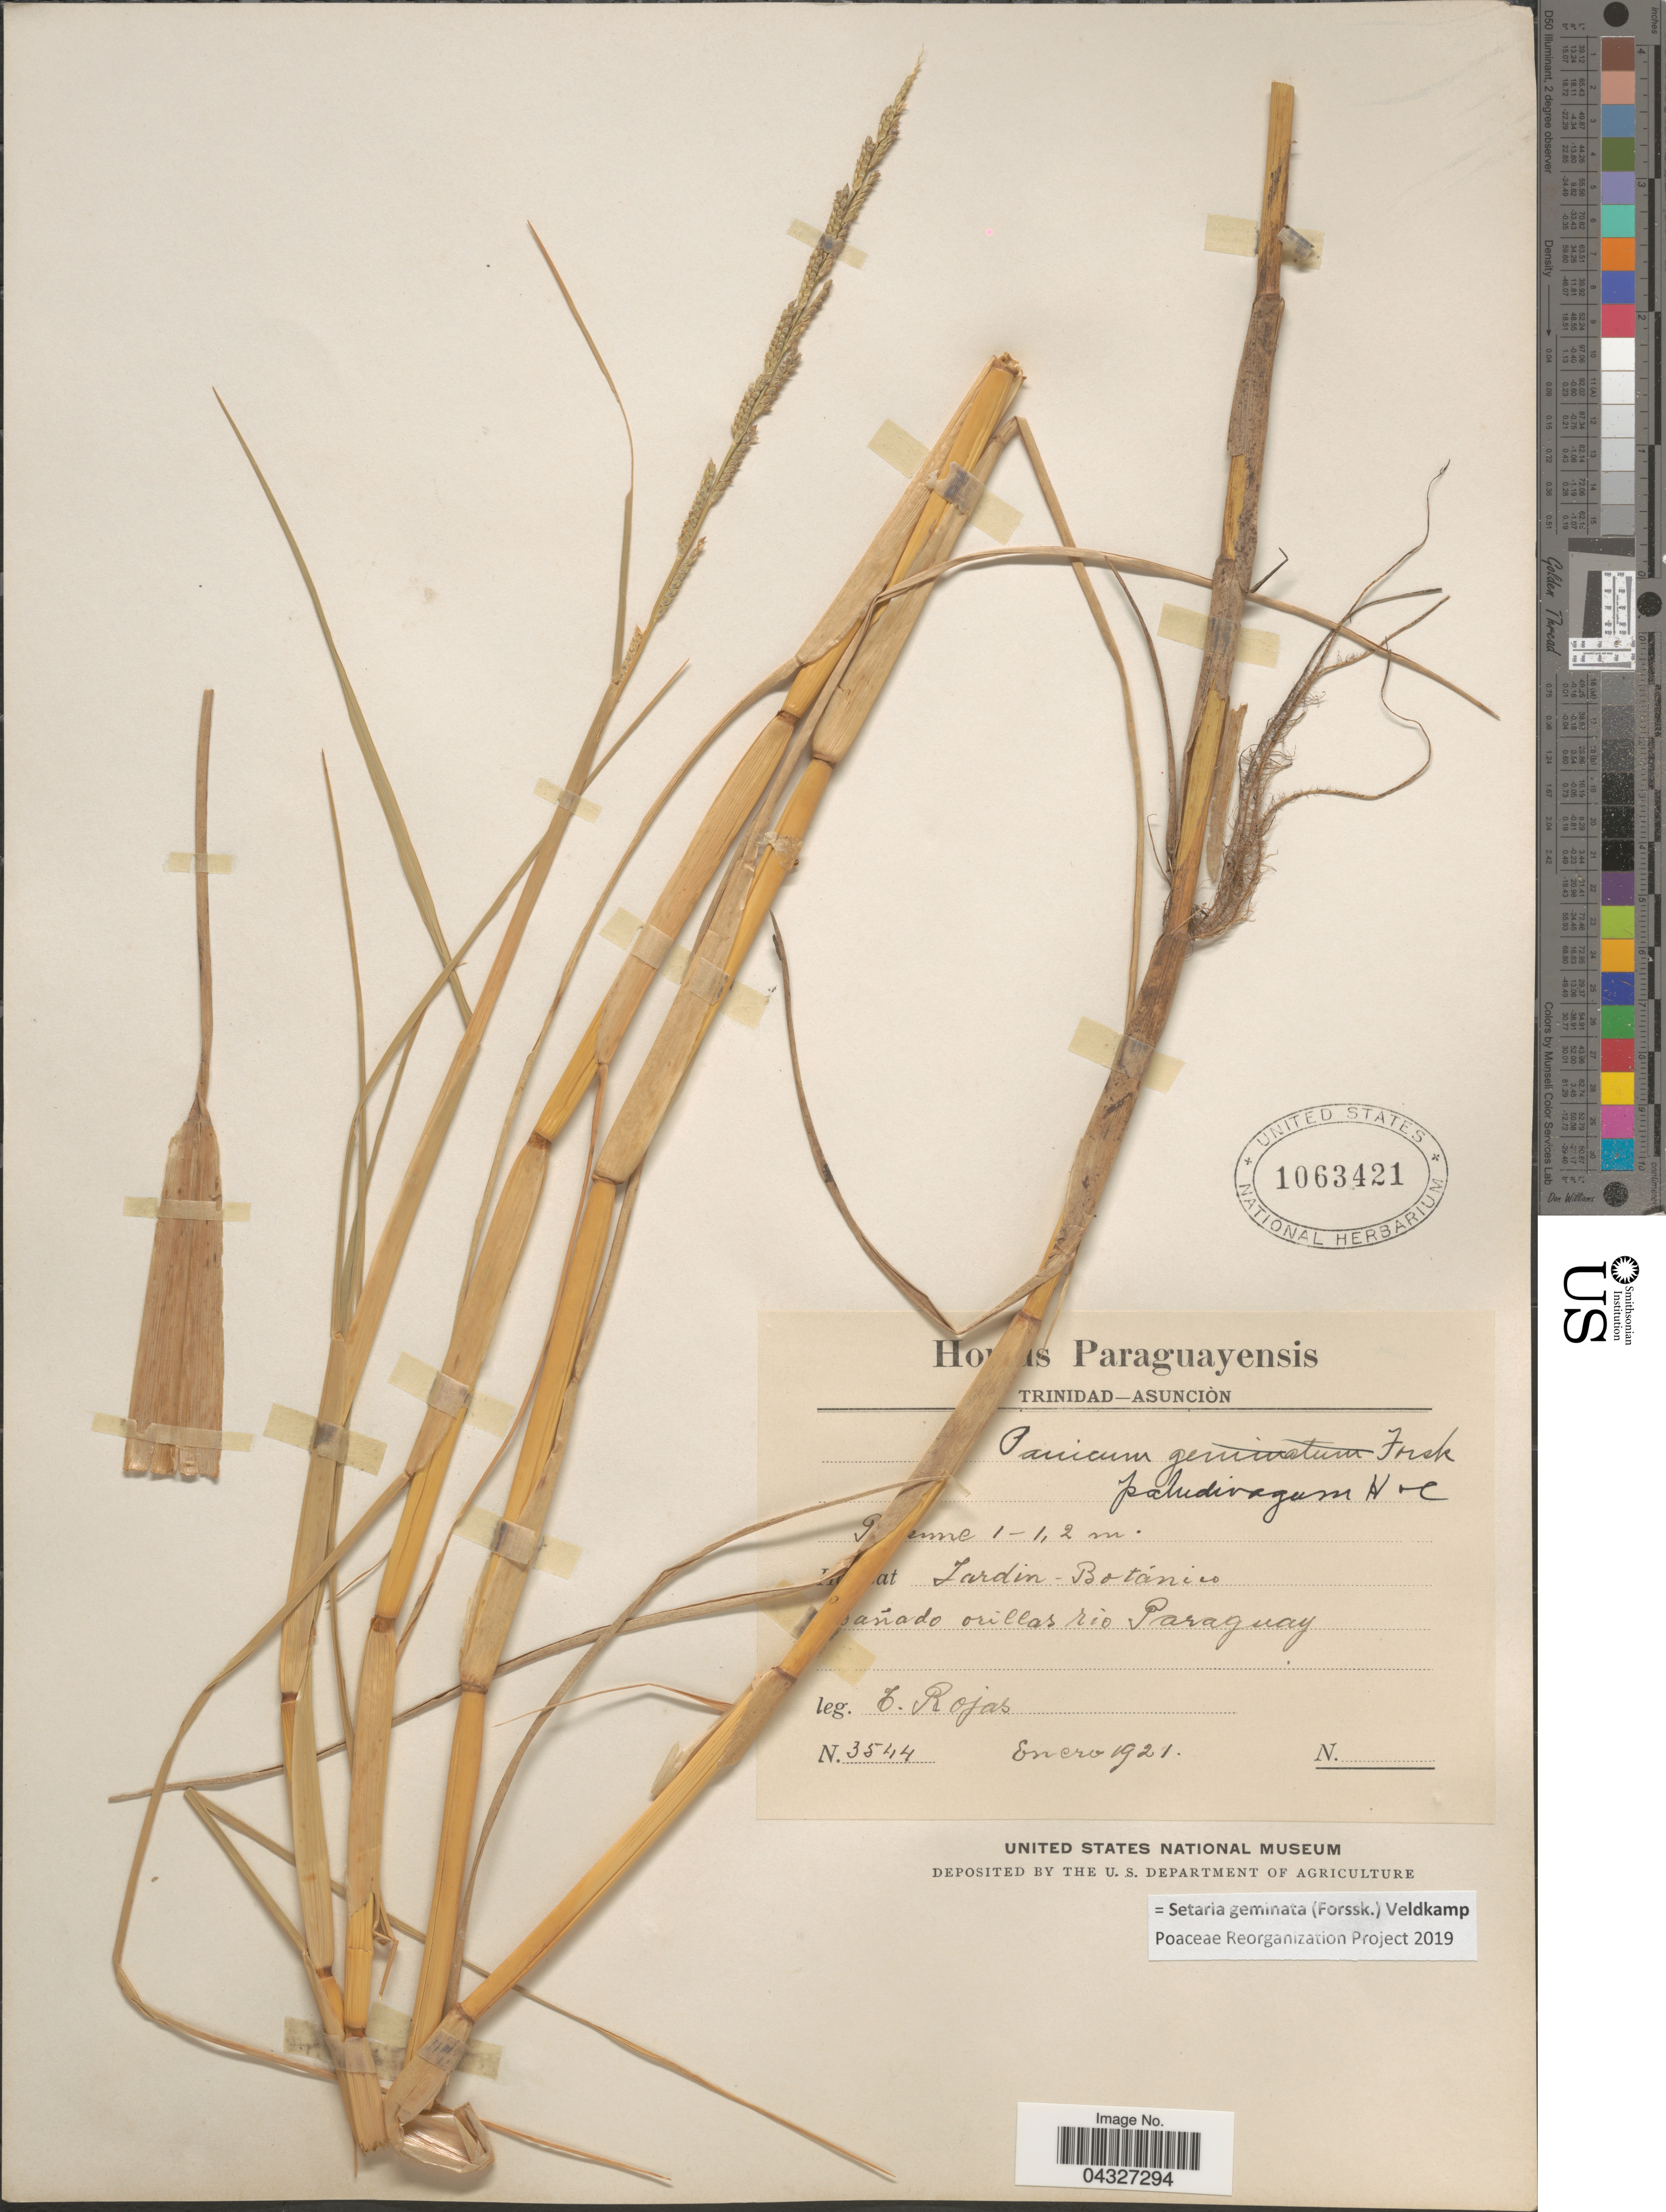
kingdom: Plantae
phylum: Tracheophyta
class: Liliopsida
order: Poales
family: Poaceae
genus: Setaria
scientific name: Setaria geminata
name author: (Forssk.) Veldkamp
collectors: T. Rojas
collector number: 3544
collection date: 1921-01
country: Paraguay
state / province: Asuncion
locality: Trinidad - Asunción. Jardin - Botánico. Bañado orillas rio Paraguay.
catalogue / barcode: US 1063421